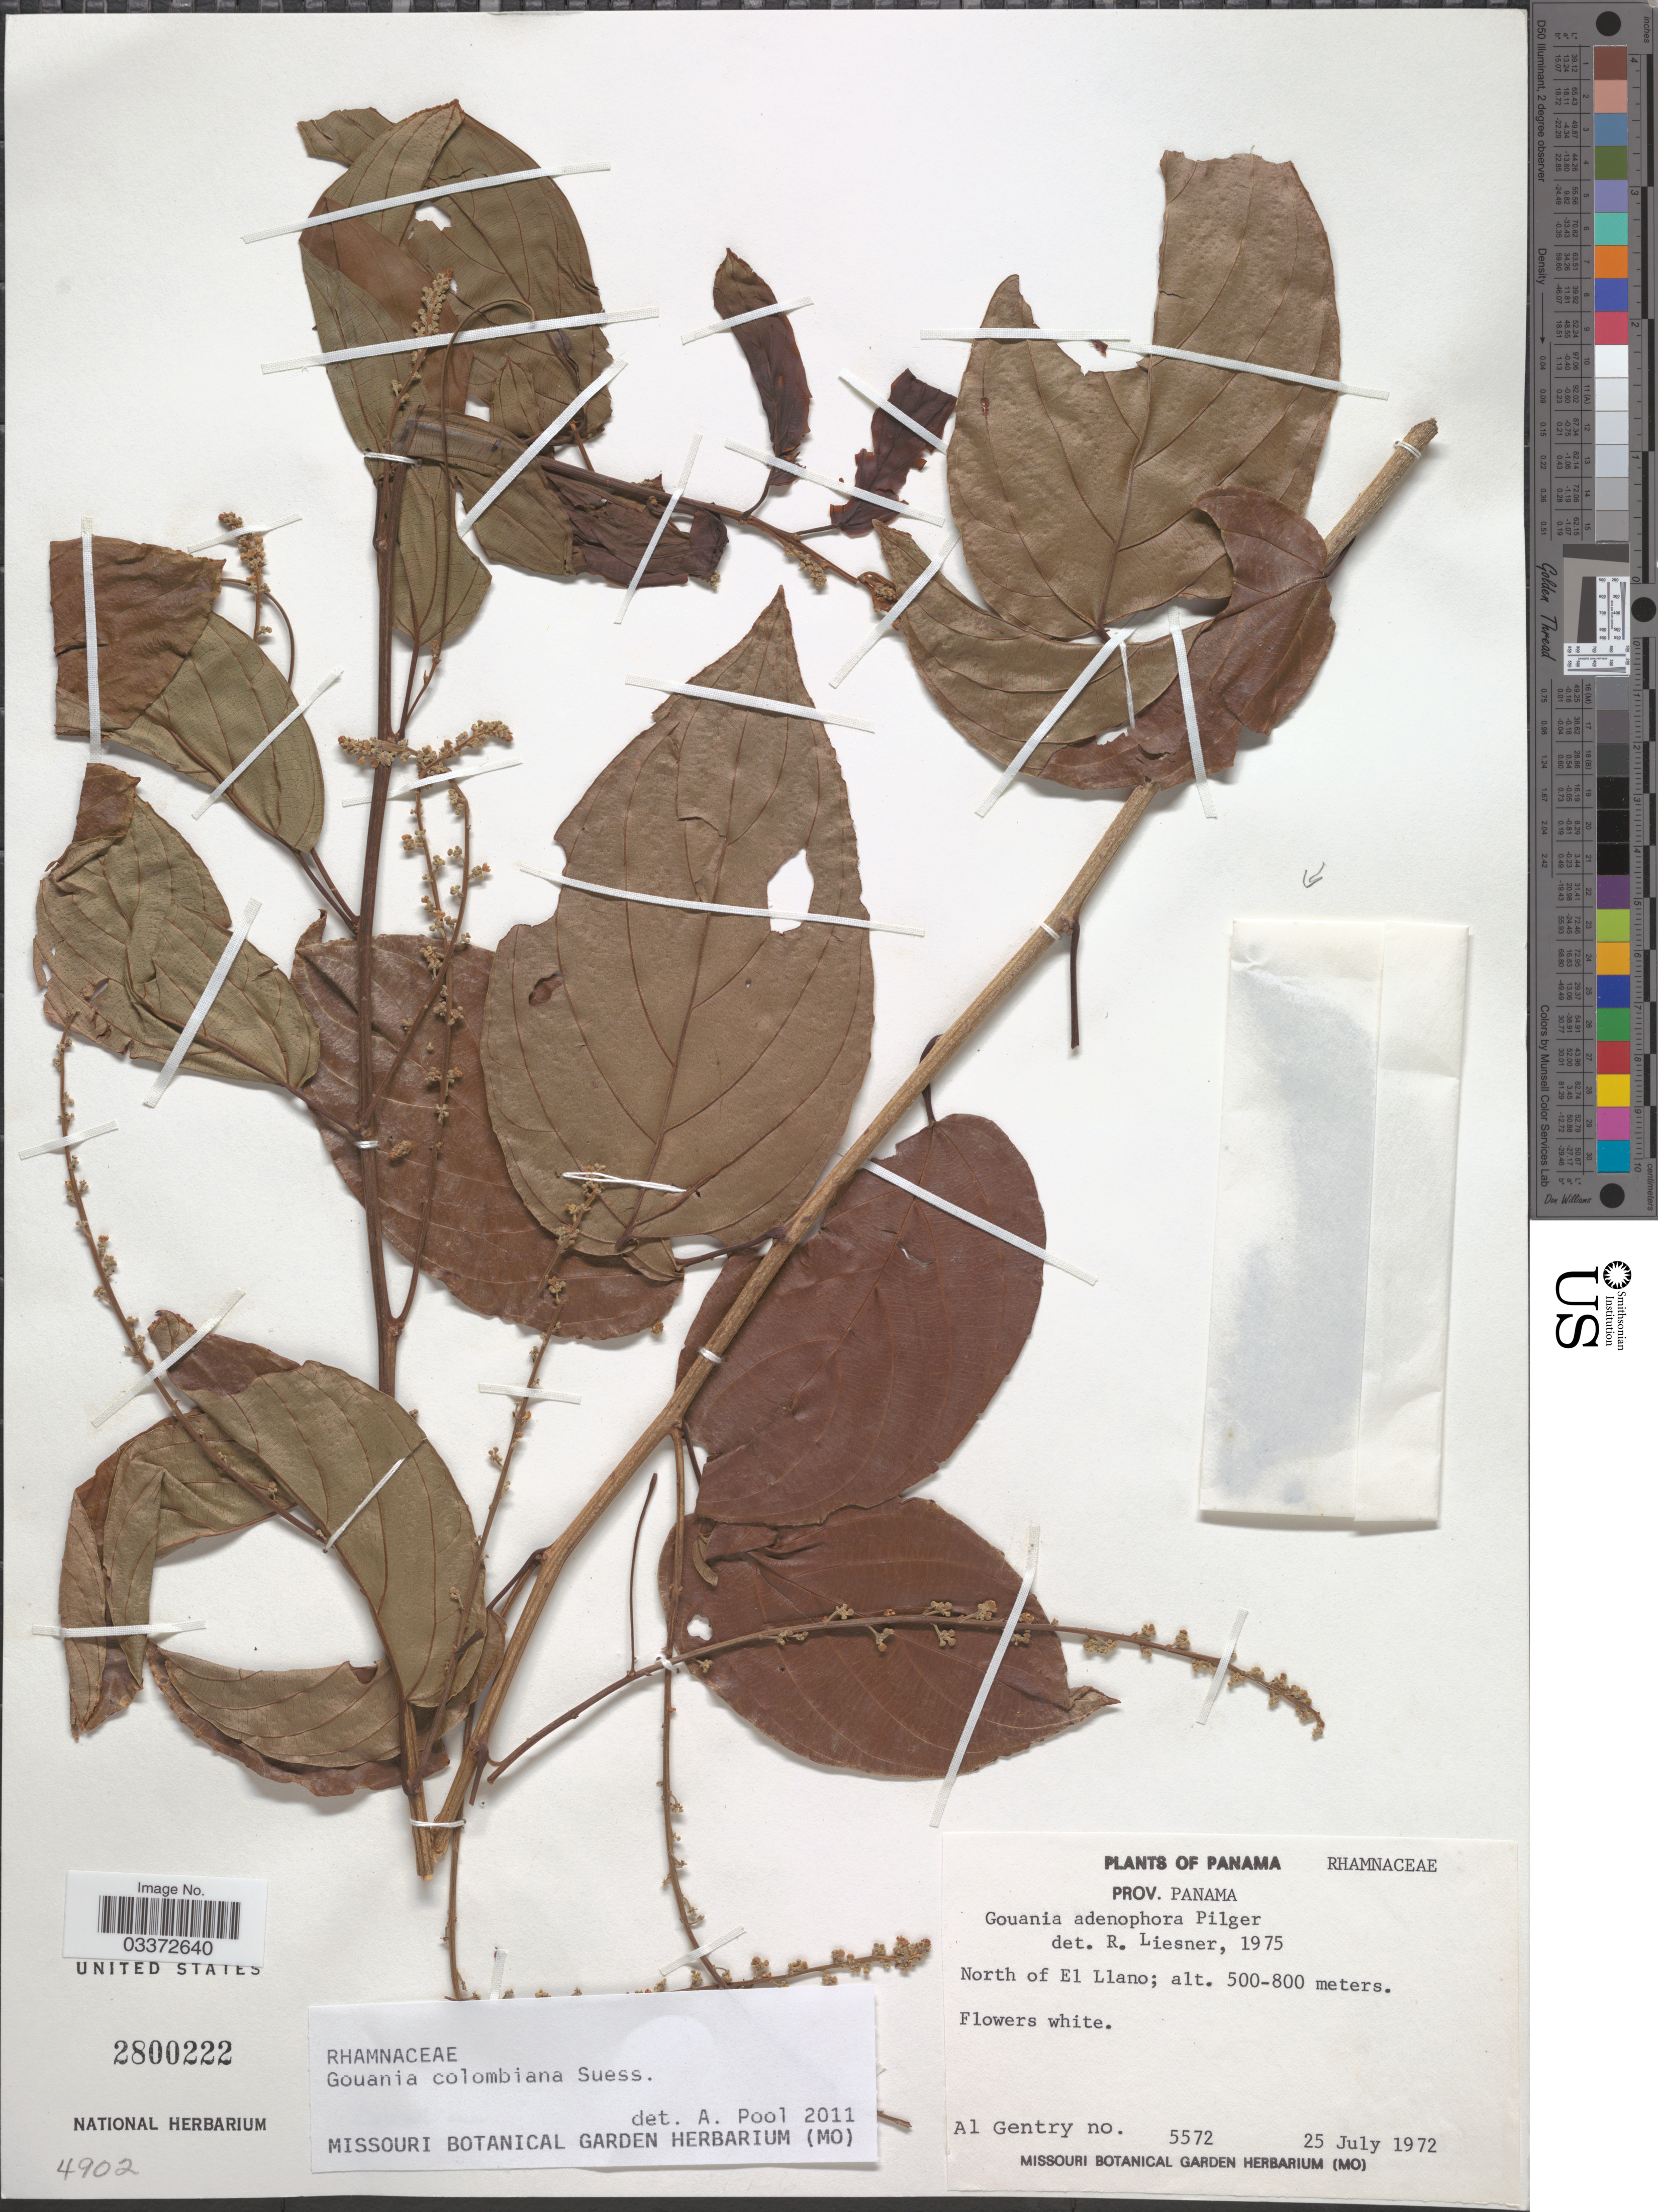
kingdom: Plantae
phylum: Tracheophyta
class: Magnoliopsida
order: Rosales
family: Rhamnaceae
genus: Gouania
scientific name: Gouania colombiana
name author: Suess.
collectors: A. H. Gentry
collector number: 5572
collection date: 1972-07-25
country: Panama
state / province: Panamá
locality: North of El Llano.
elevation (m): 500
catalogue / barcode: US 2800222